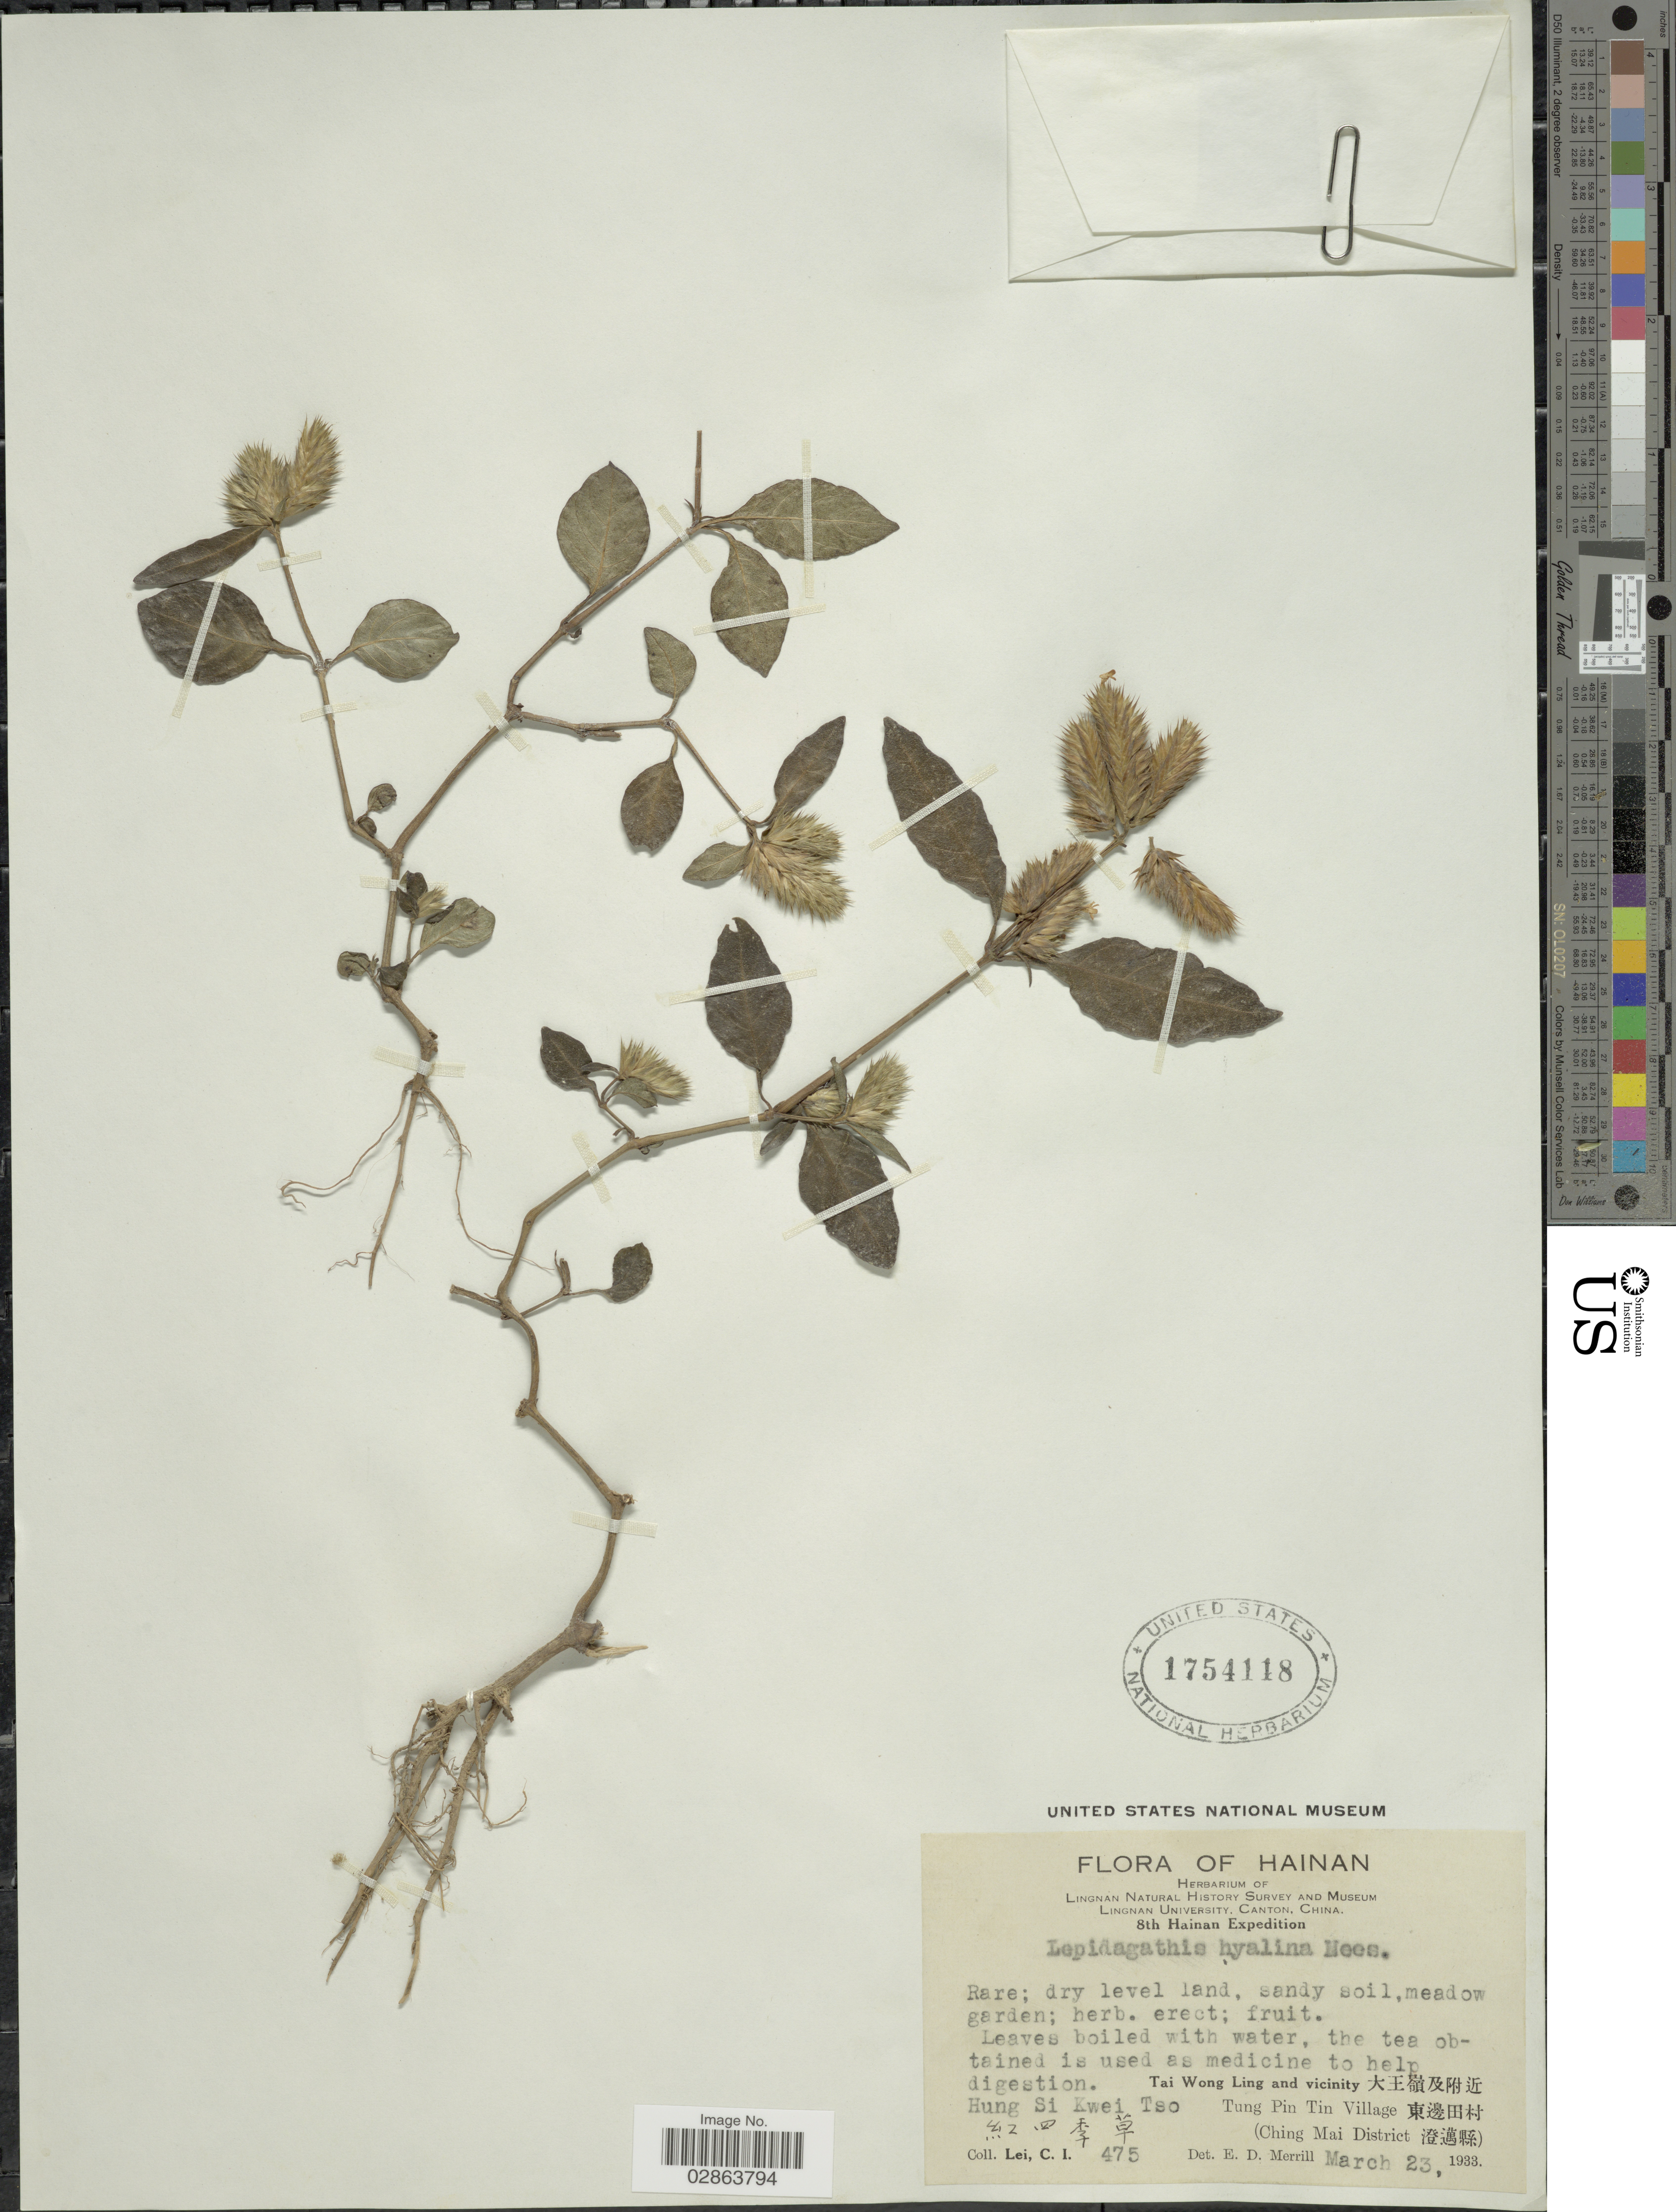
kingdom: Plantae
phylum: Tracheophyta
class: Magnoliopsida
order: Lamiales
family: Acanthaceae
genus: Lepidagathis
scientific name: Lepidagathis incurva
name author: Buch.-Ham. ex D. Don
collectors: C. I. Lei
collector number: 475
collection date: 1933-03-23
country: China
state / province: Hainan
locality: Tai Wong Ling and vicinity, Tung Pin Tin Village, (Ching Mai District) Hung Si Kwei Tso.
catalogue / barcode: US 1754118